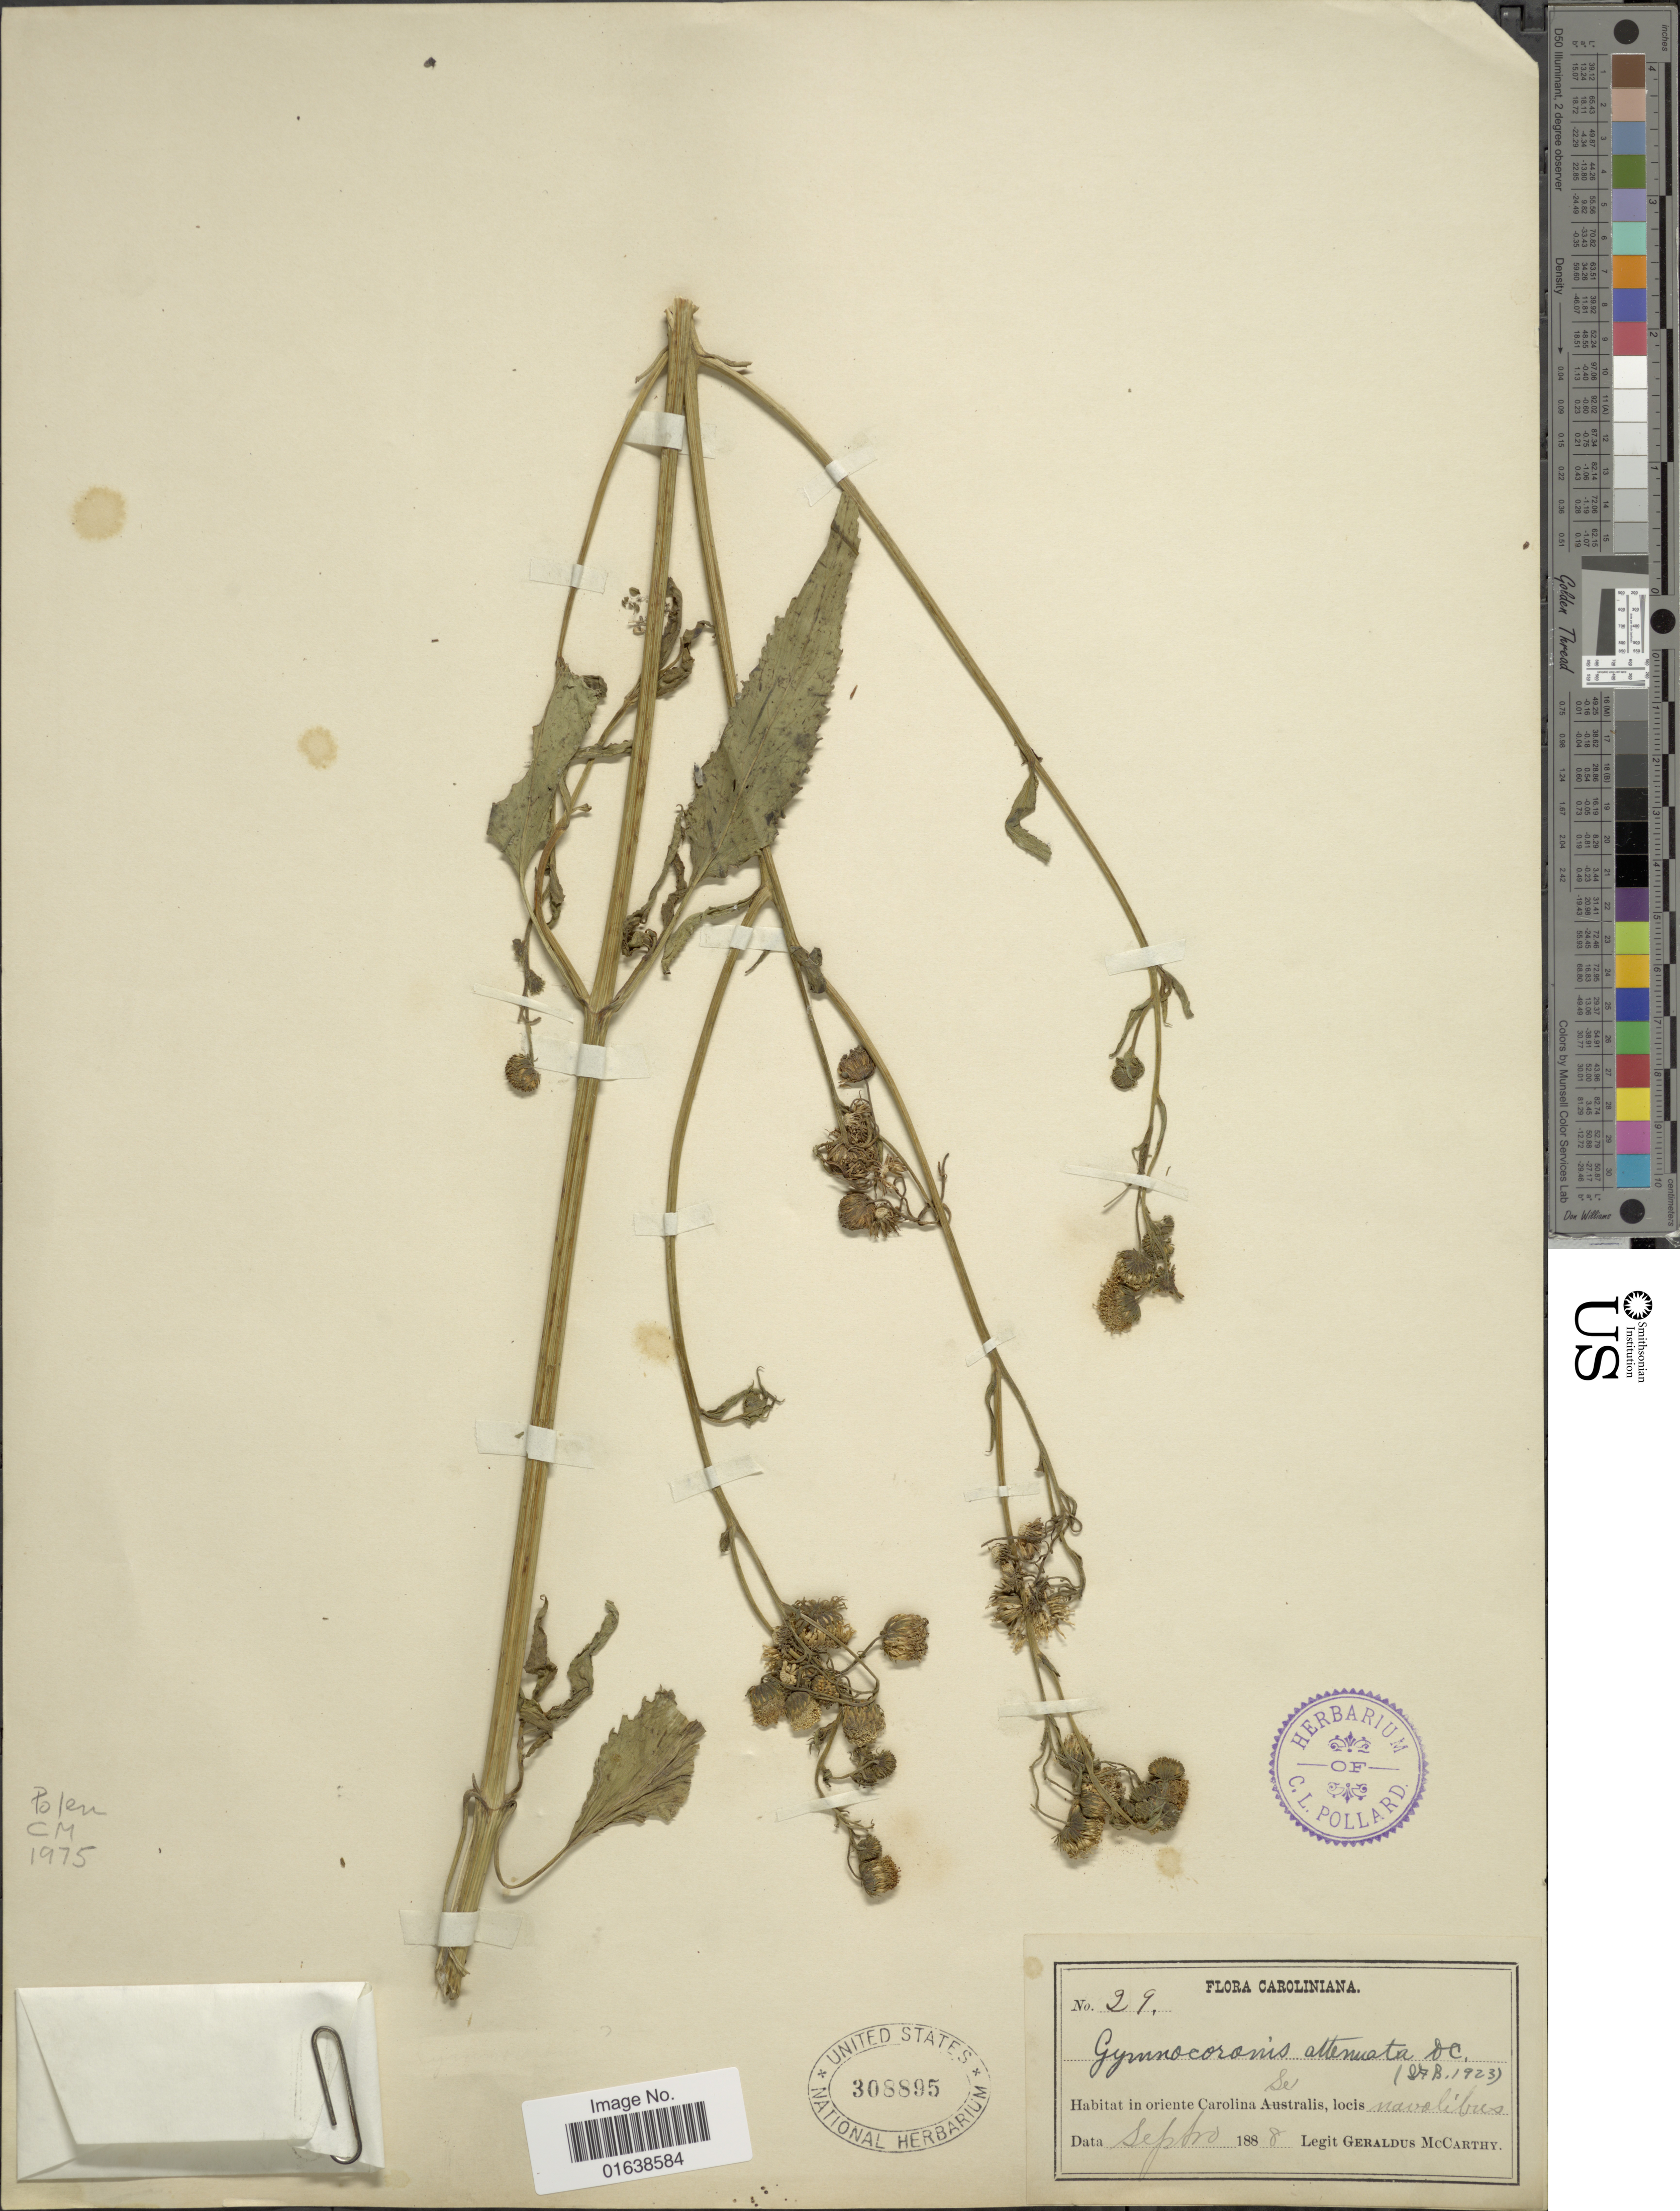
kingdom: Plantae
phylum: Tracheophyta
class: Magnoliopsida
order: Asterales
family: Asteraceae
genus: Gymnocoronis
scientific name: Gymnocoronis attenuata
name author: DC.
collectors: M. McCarthy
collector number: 29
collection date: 1888-09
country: United States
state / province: South Carolina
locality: Caroliniana. Habitat in oriente Carolina Setralis [interpreted], locis navalibus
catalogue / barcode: US 308895